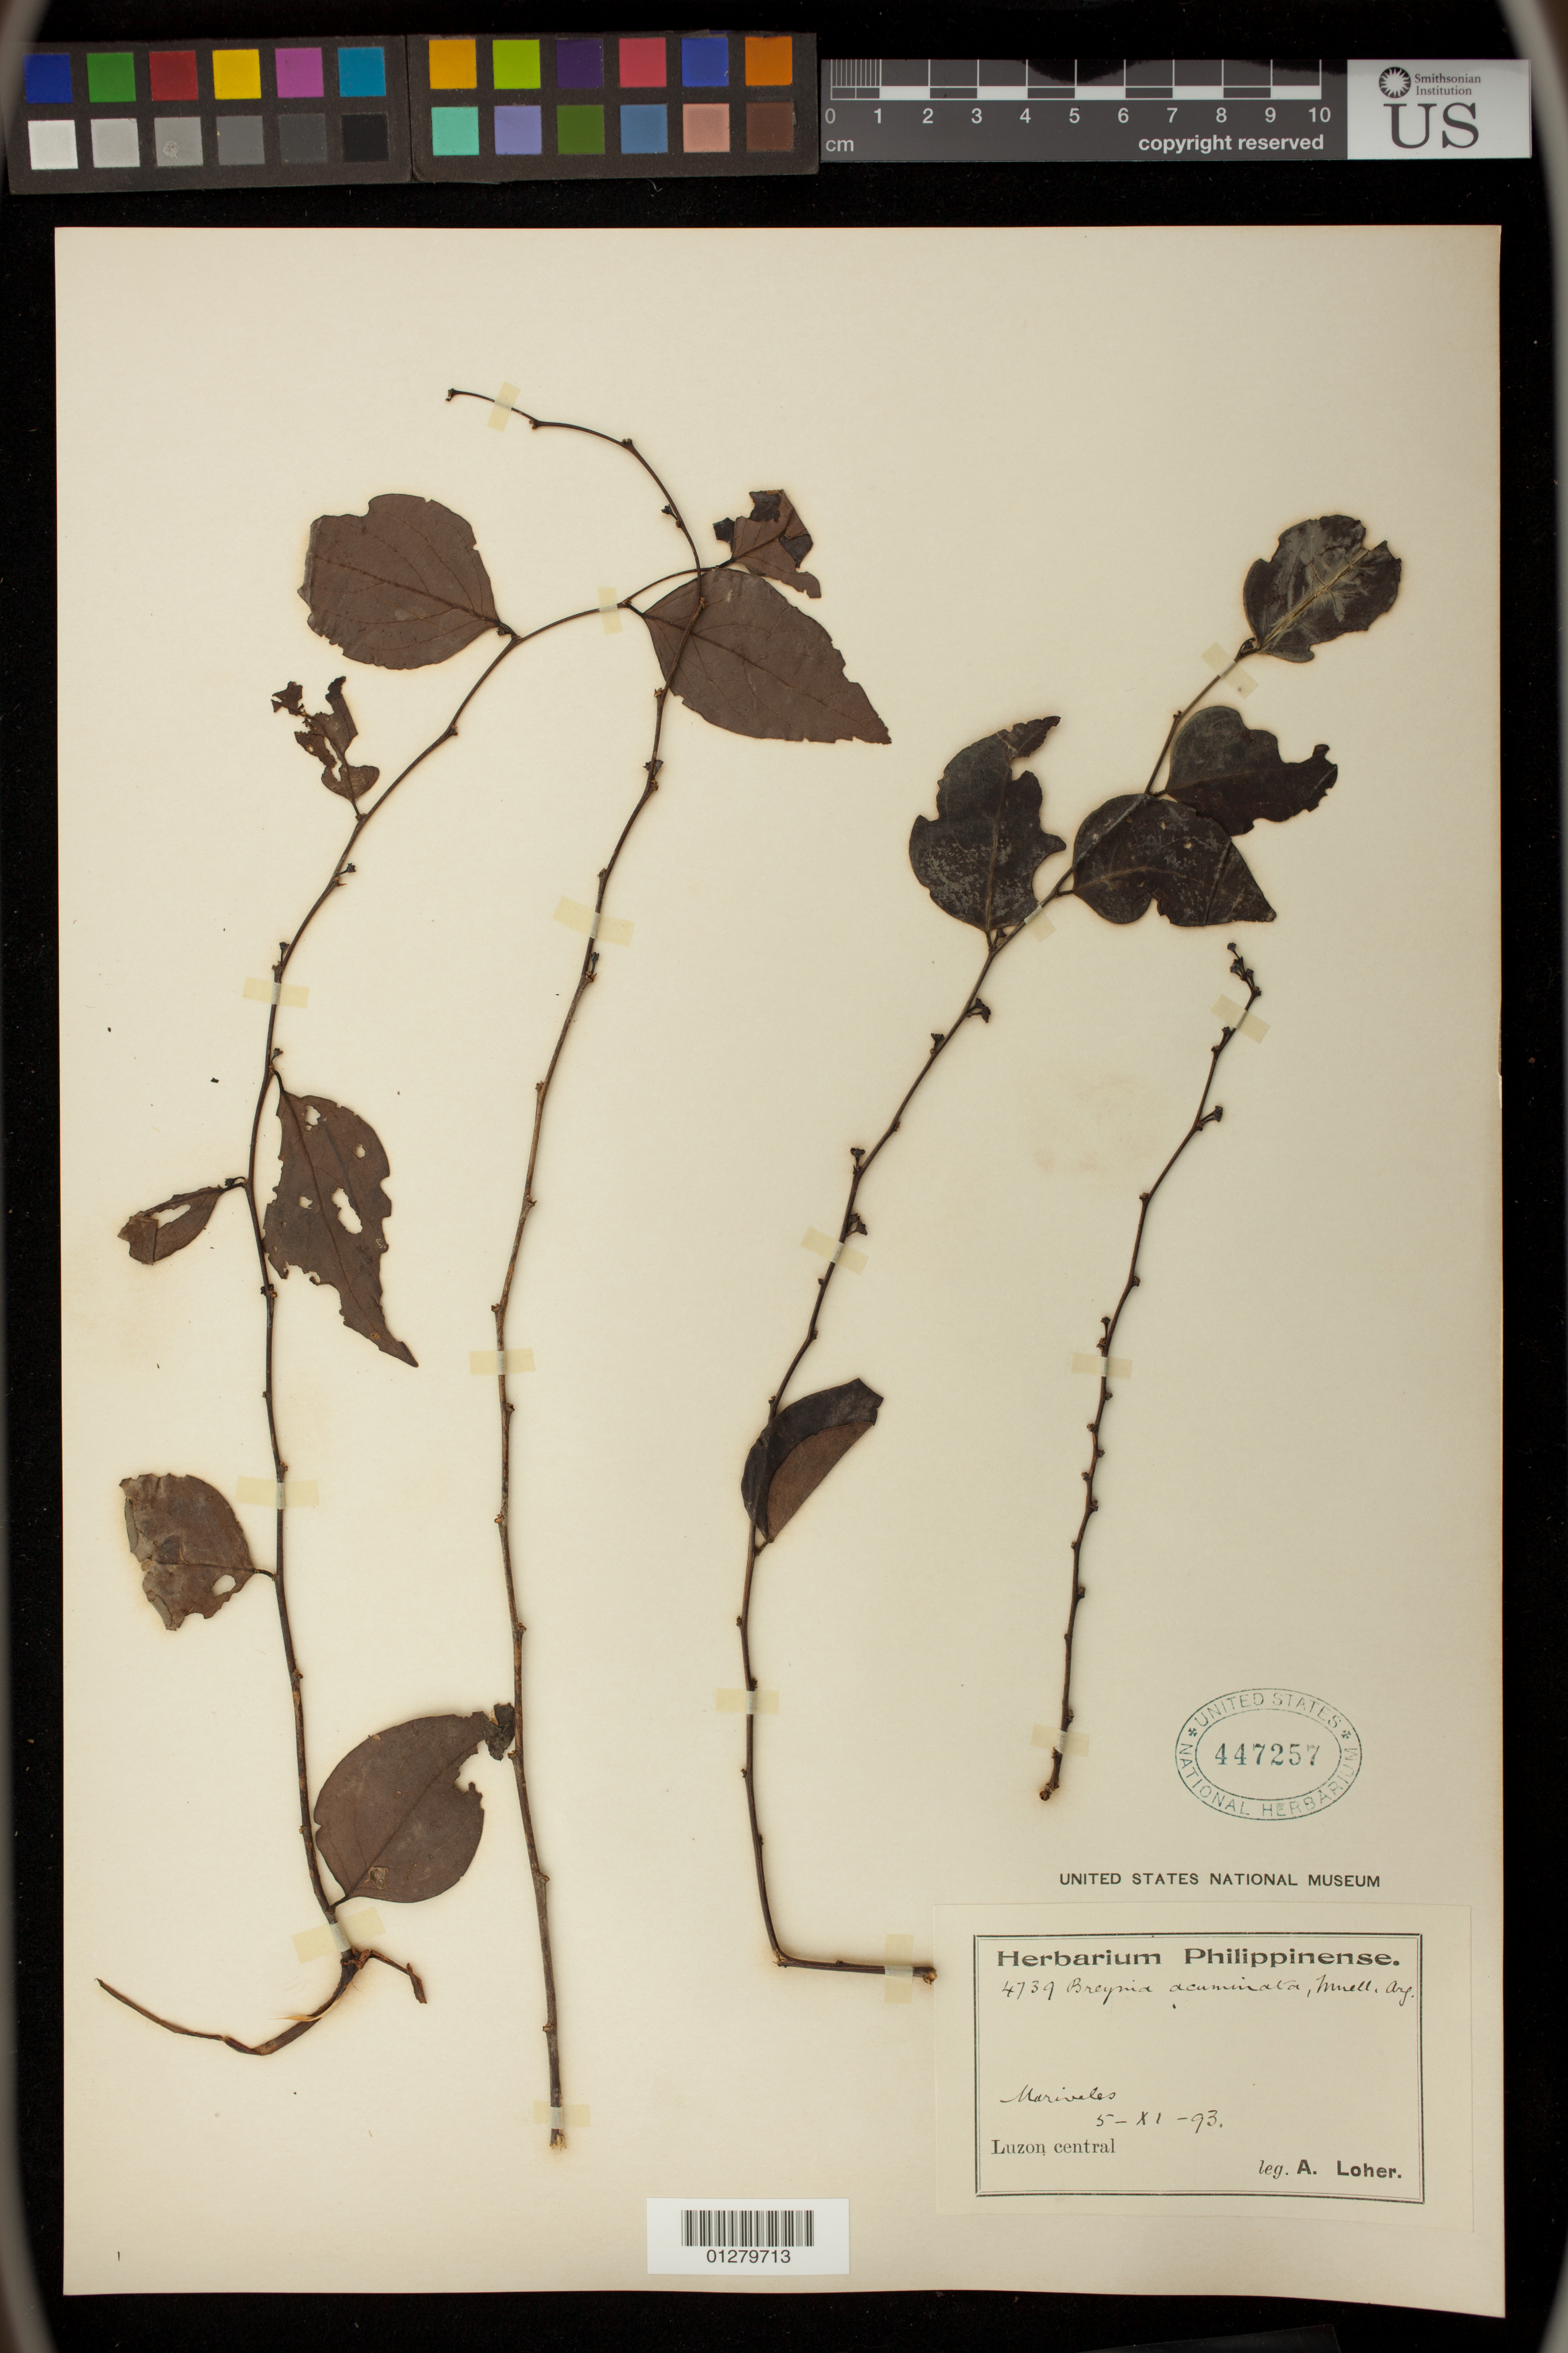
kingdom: Plantae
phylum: Tracheophyta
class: Magnoliopsida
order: Malpighiales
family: Phyllanthaceae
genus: Breynia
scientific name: Breynia racemosa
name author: (Blume) Müll. Arg.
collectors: A. Loher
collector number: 4739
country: Philippines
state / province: Central Luzon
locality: Mariveles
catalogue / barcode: US 447257